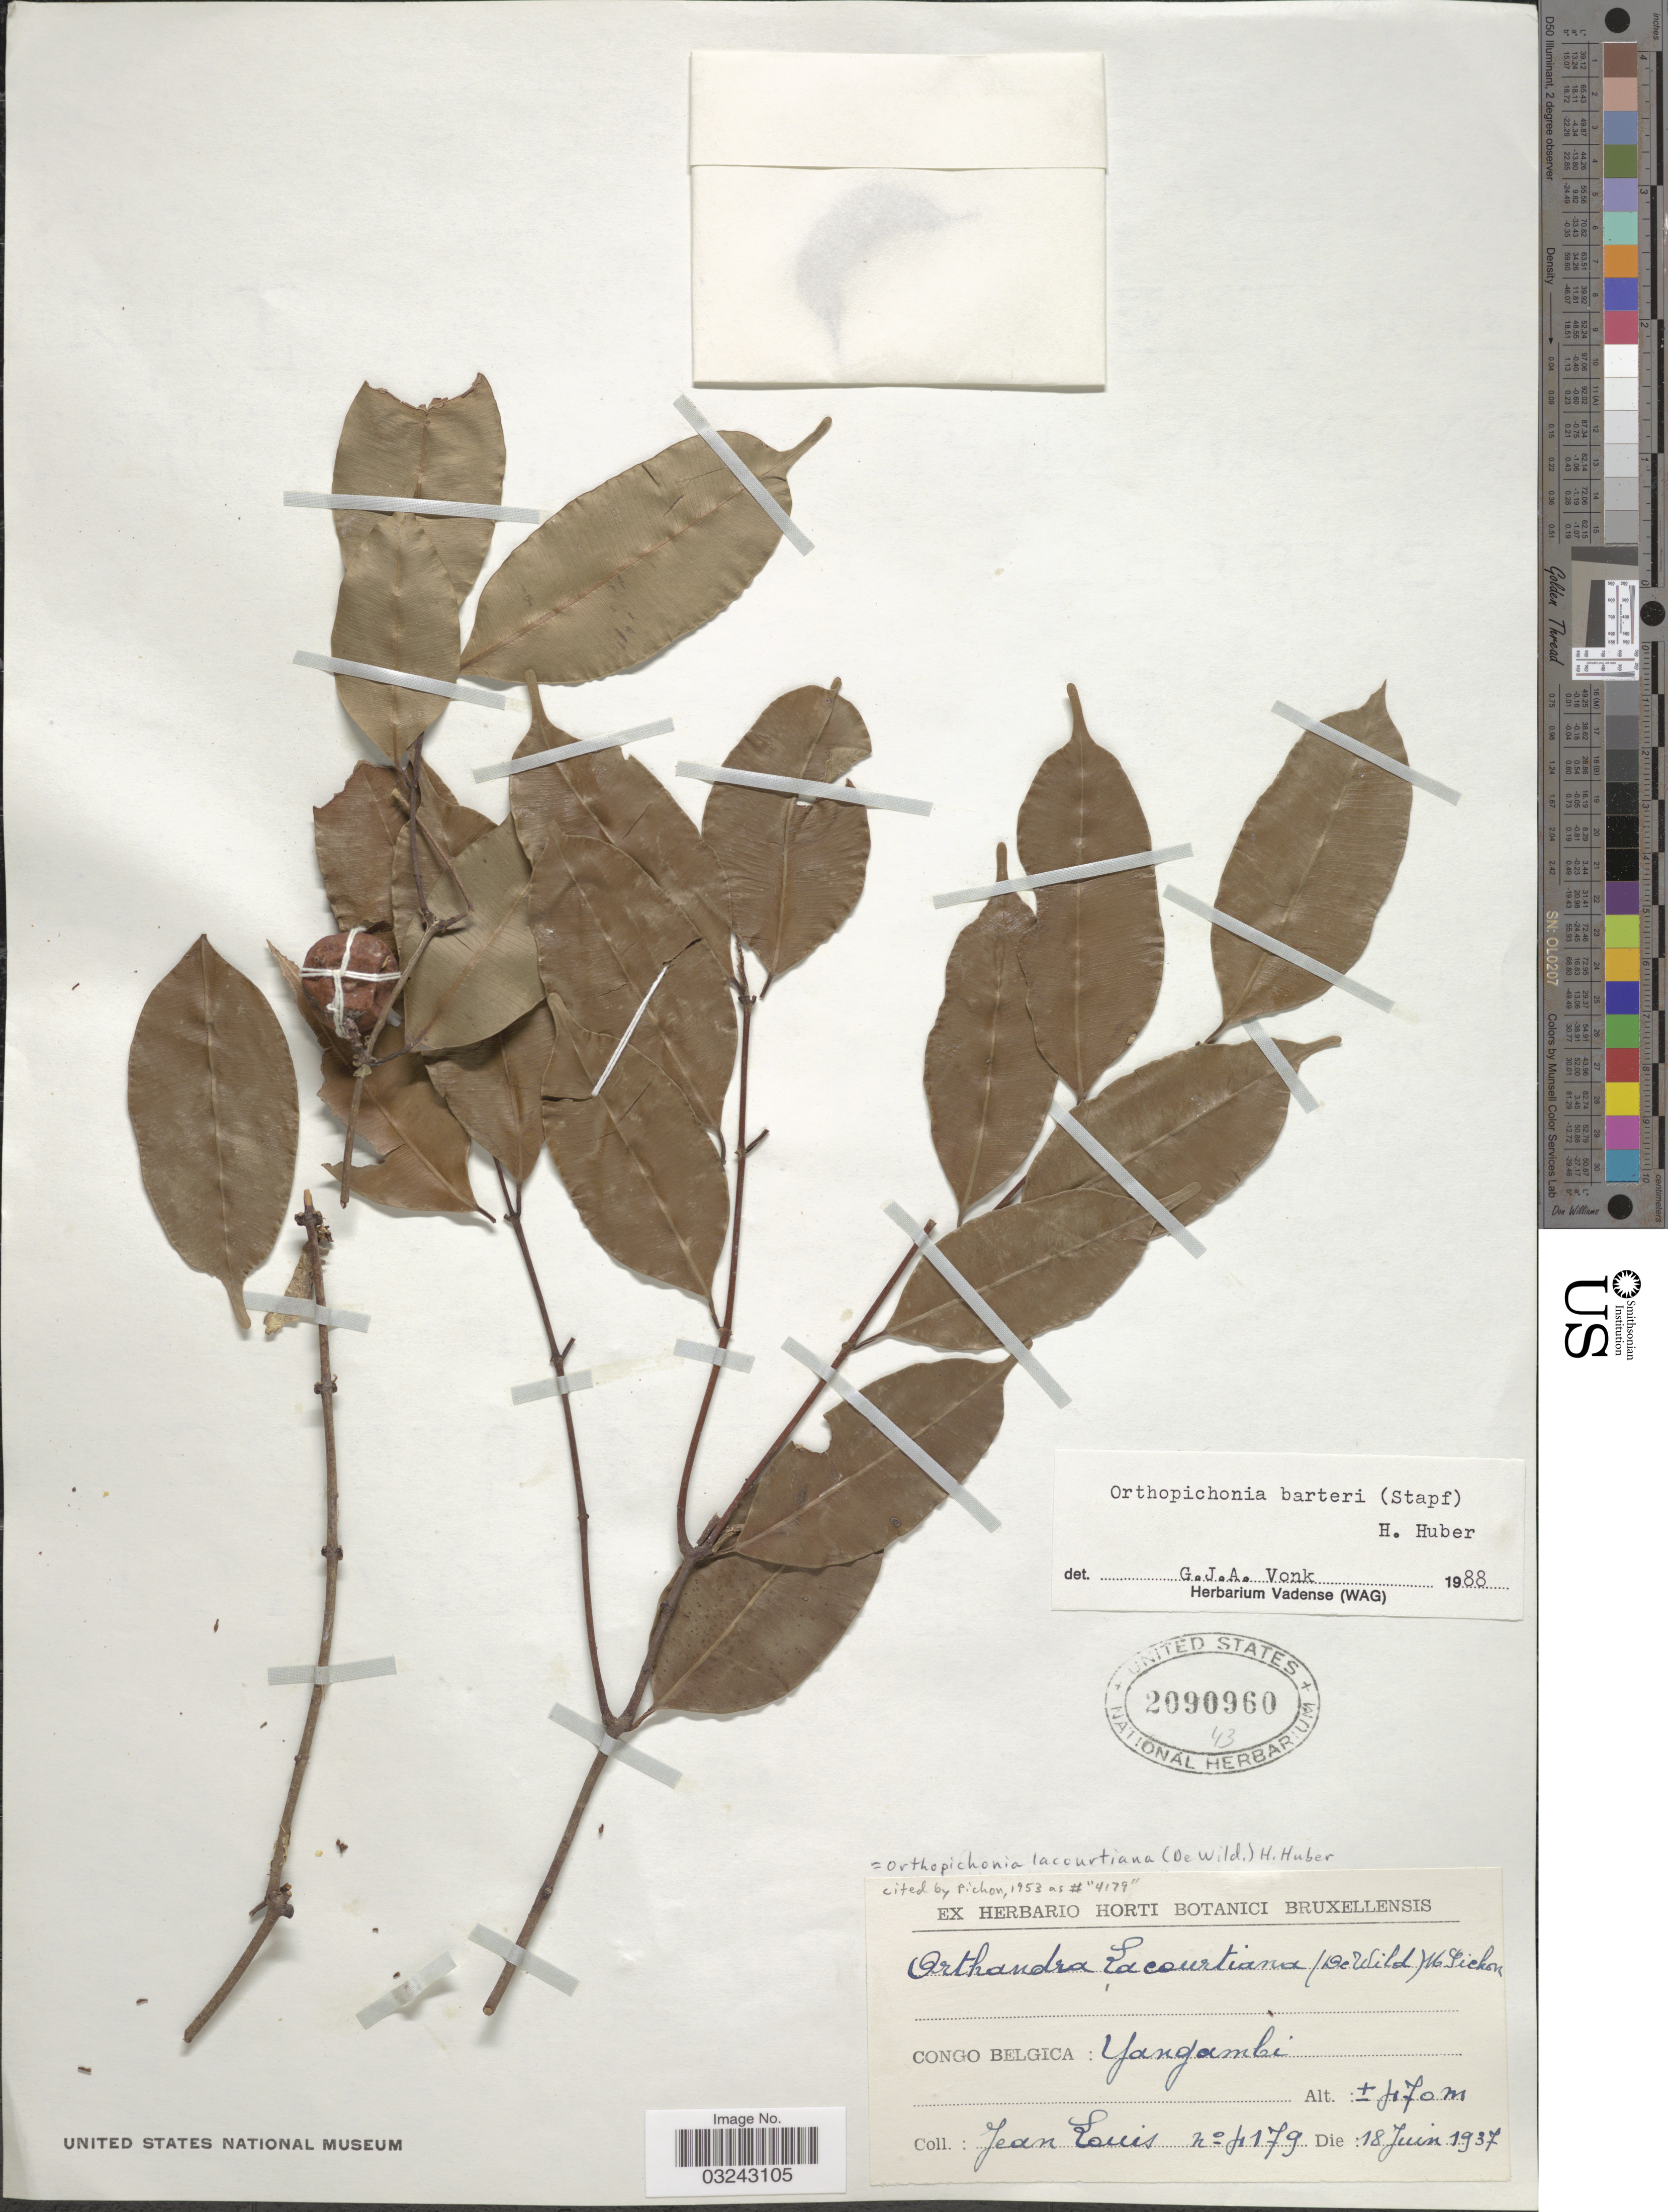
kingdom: Plantae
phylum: Tracheophyta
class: Magnoliopsida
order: Gentianales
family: Apocynaceae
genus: Orthopichonia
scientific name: Orthopichonia barteri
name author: (Stapf) H. Huber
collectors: J. Louis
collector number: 4179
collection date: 1937-06-18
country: Congo, Democratic Republic of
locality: Congo Belgica: Yangambi.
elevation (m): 470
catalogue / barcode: US 2090960